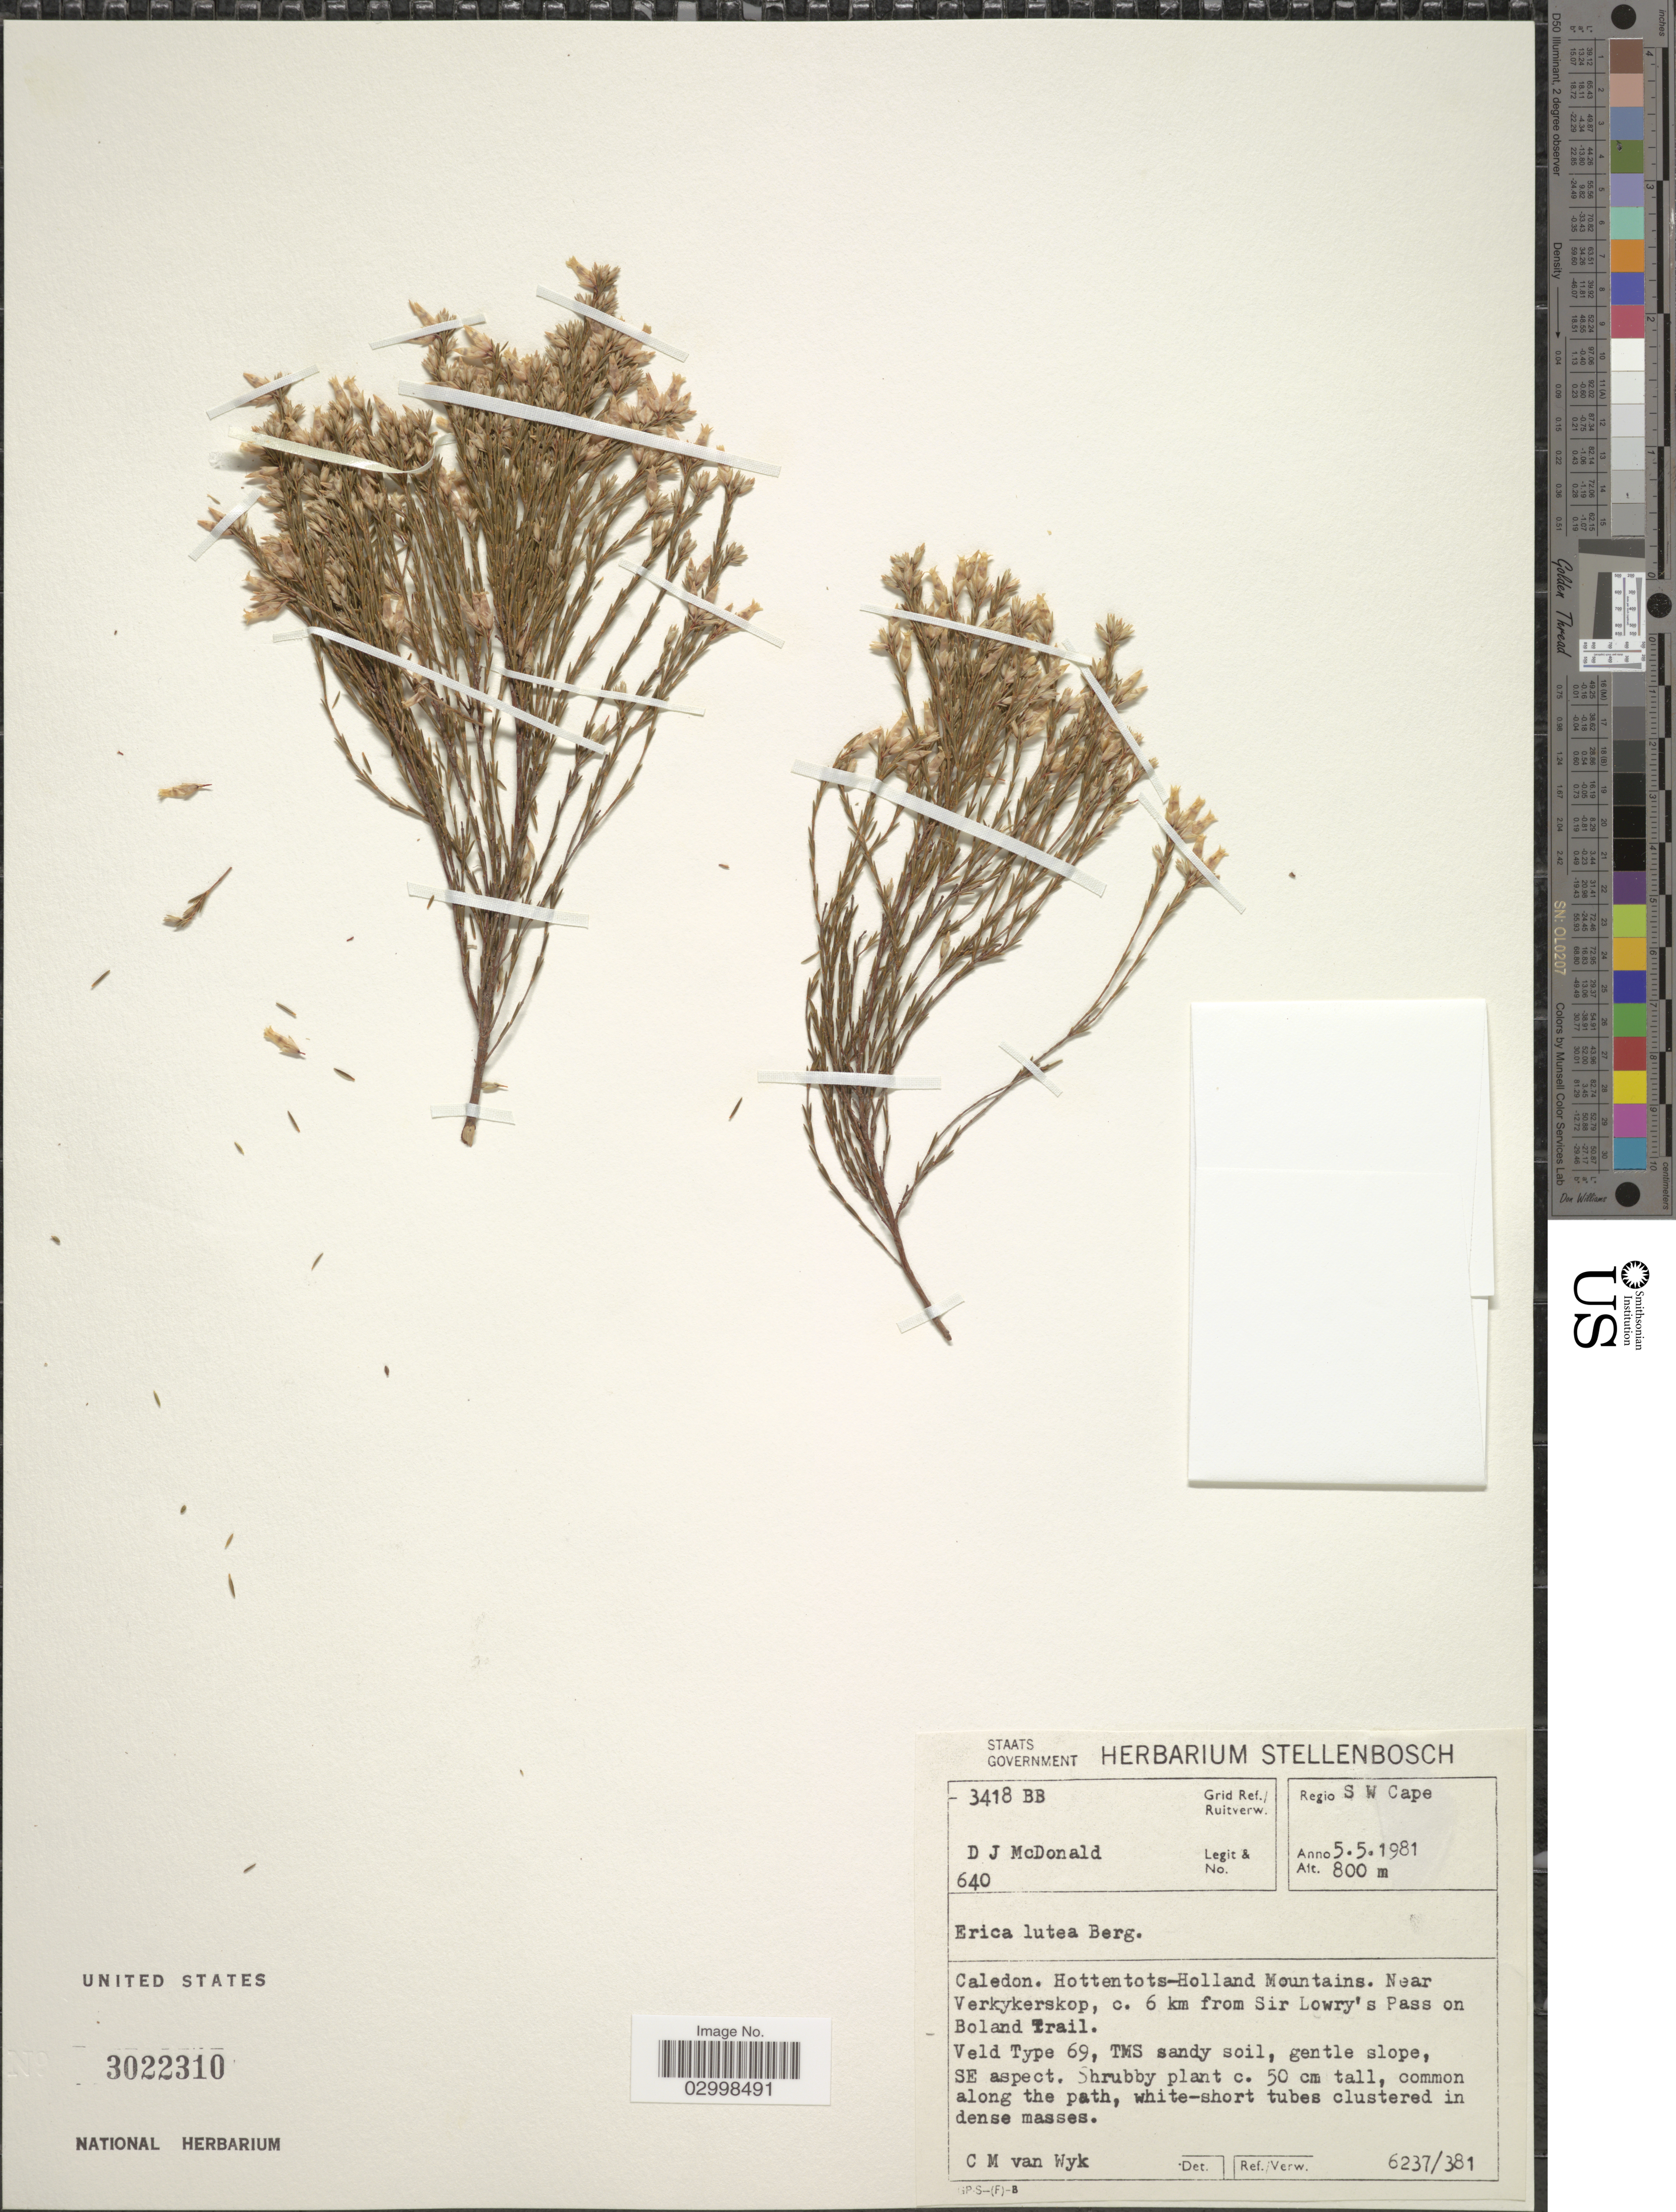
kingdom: Plantae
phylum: Tracheophyta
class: Magnoliopsida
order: Ericales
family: Ericaceae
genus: Erica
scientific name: Erica lutea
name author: P.J. Bergius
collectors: D. McDonald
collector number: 640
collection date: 1981-05-05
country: South Africa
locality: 3418 BB Grid Ref. Regio S W Cape, Caledon. Hottentots-Holland Mountains. Near Verkykerskop, c. 6 km from Sir Lowry's Pass on Boland Trail. Veld Type 69.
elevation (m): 800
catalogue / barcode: US 3022310